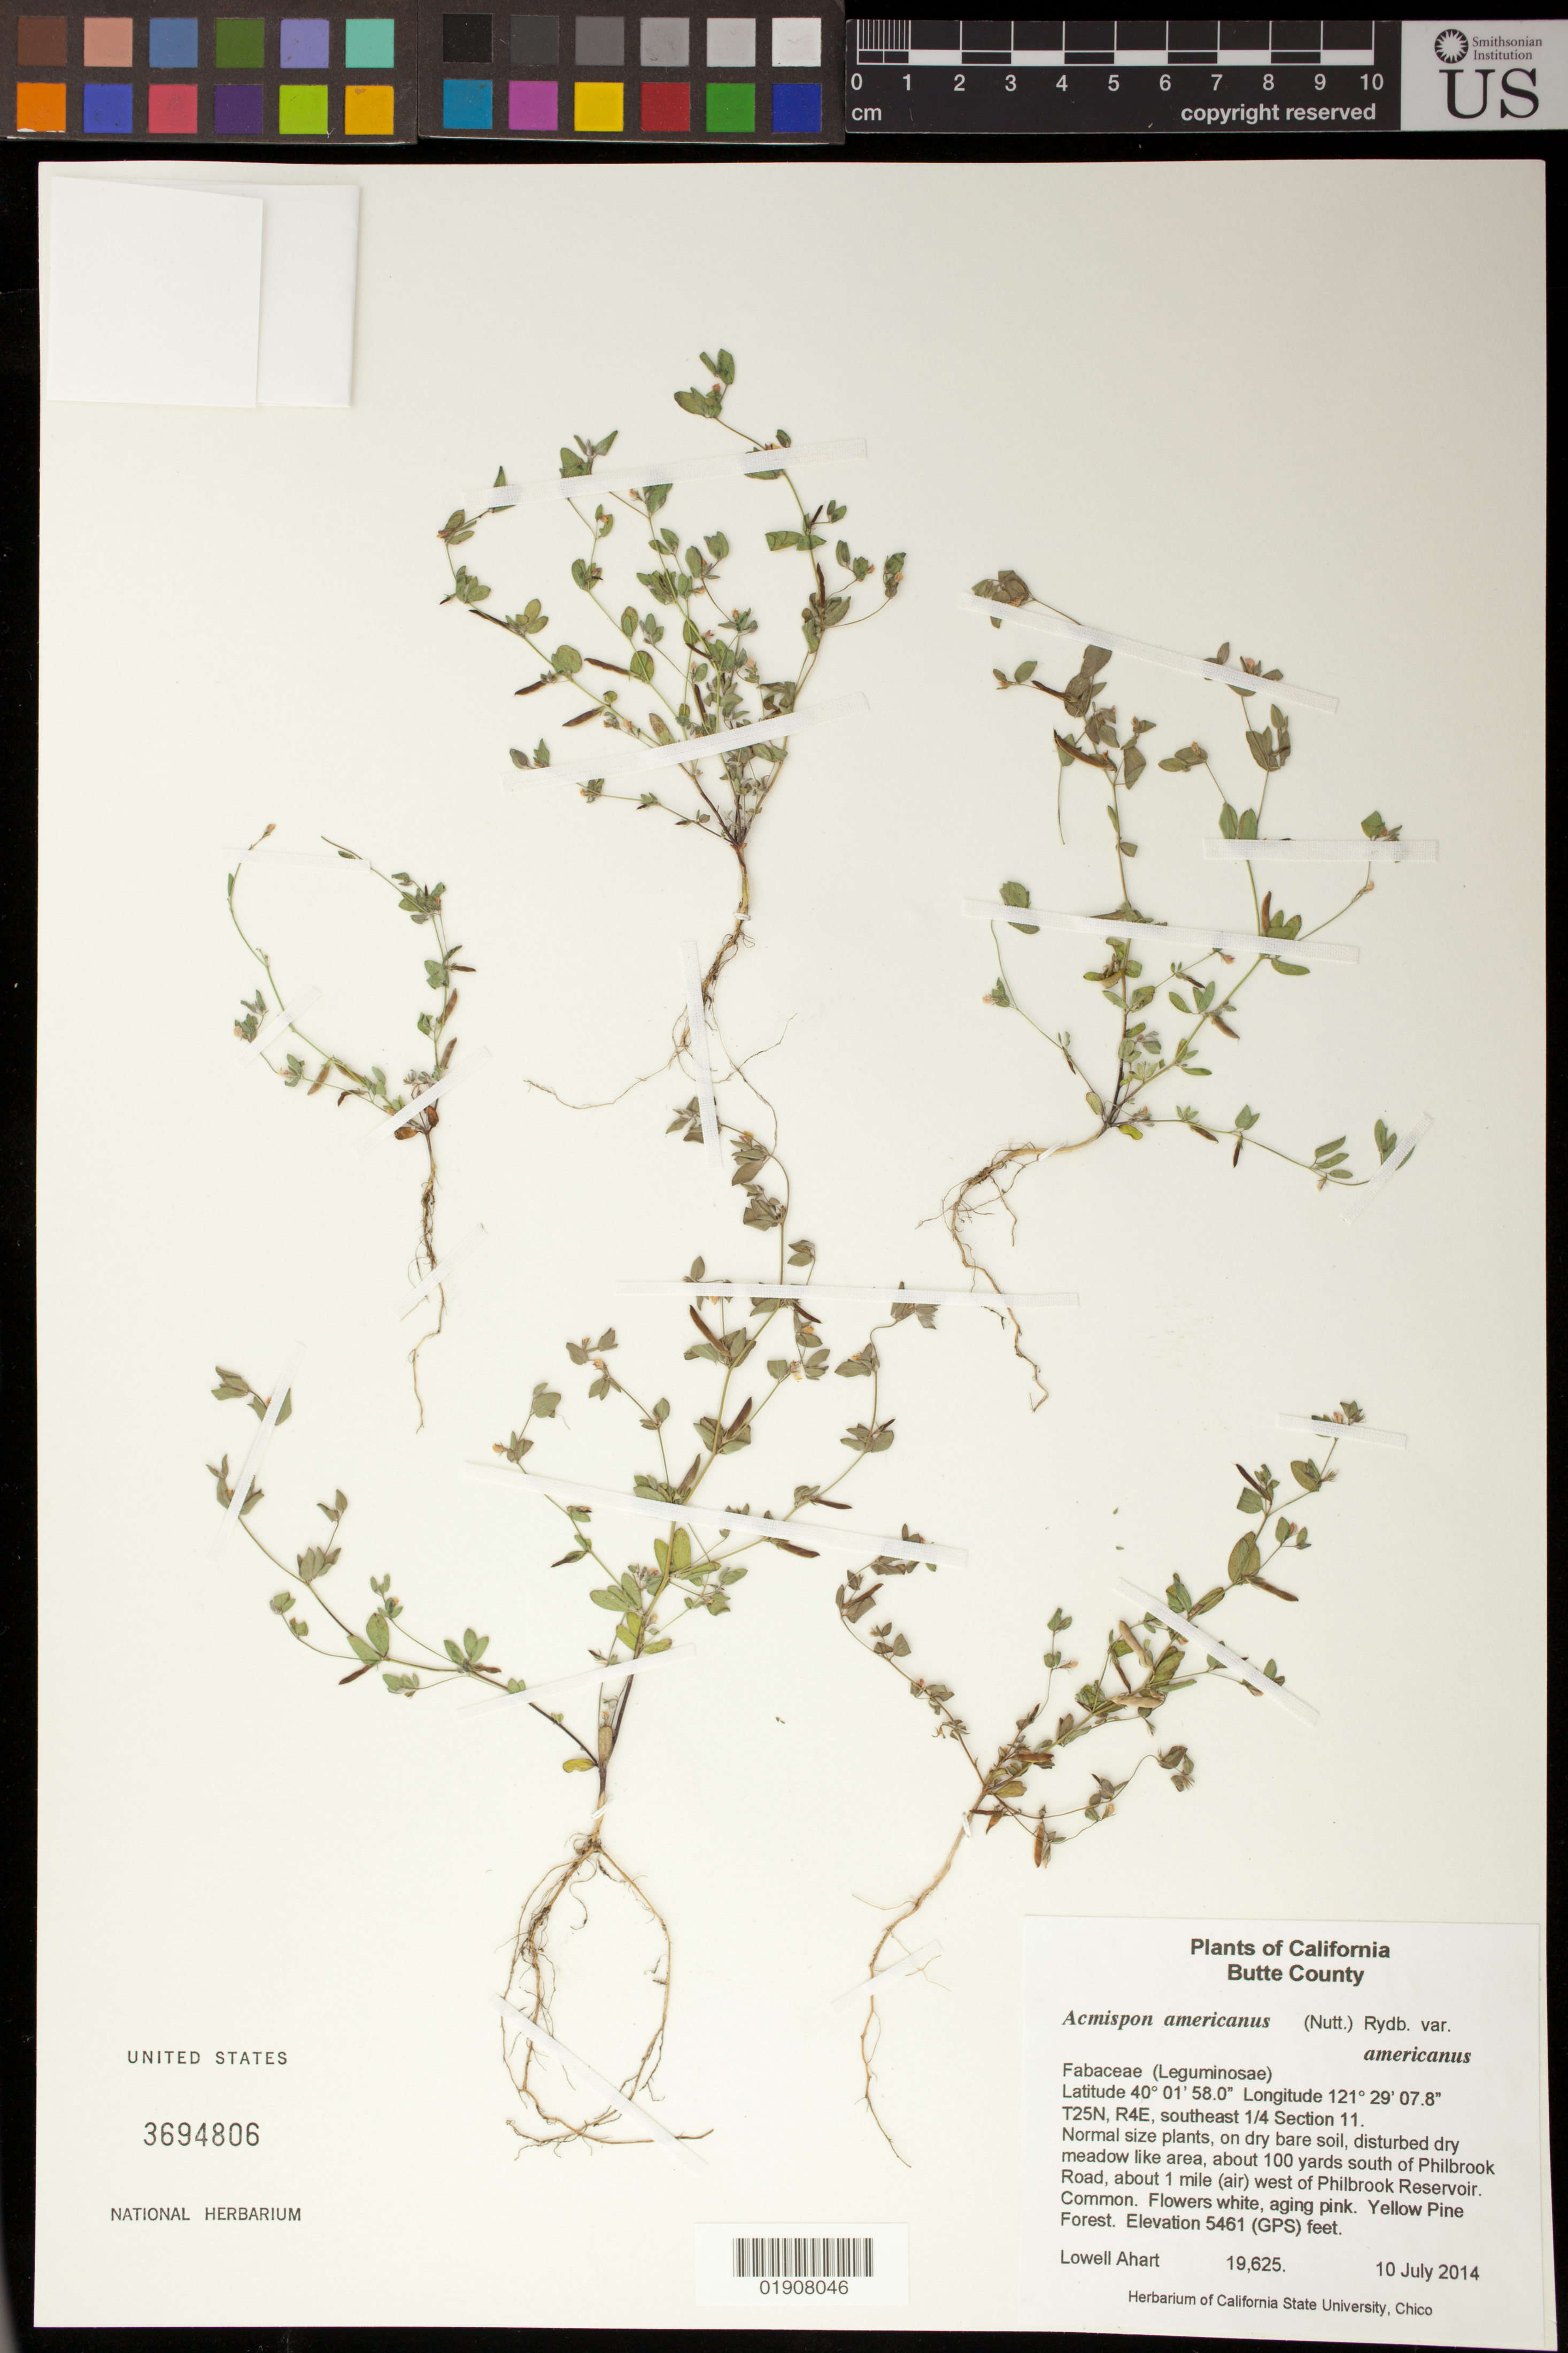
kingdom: Plantae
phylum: Tracheophyta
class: Magnoliopsida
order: Fabales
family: Fabaceae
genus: Acmispon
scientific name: Acmispon americanus var. americanus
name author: (Nutt.) Rydb.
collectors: L. Ahart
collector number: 19625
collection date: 2014-07-10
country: United States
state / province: California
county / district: Butte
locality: Meadow about 100 yards south of Philbrook Road, about 1 mile (air) west of Philbrook Reservoir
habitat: Yellow Pine Forest.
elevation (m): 1665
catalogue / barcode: US 3694806